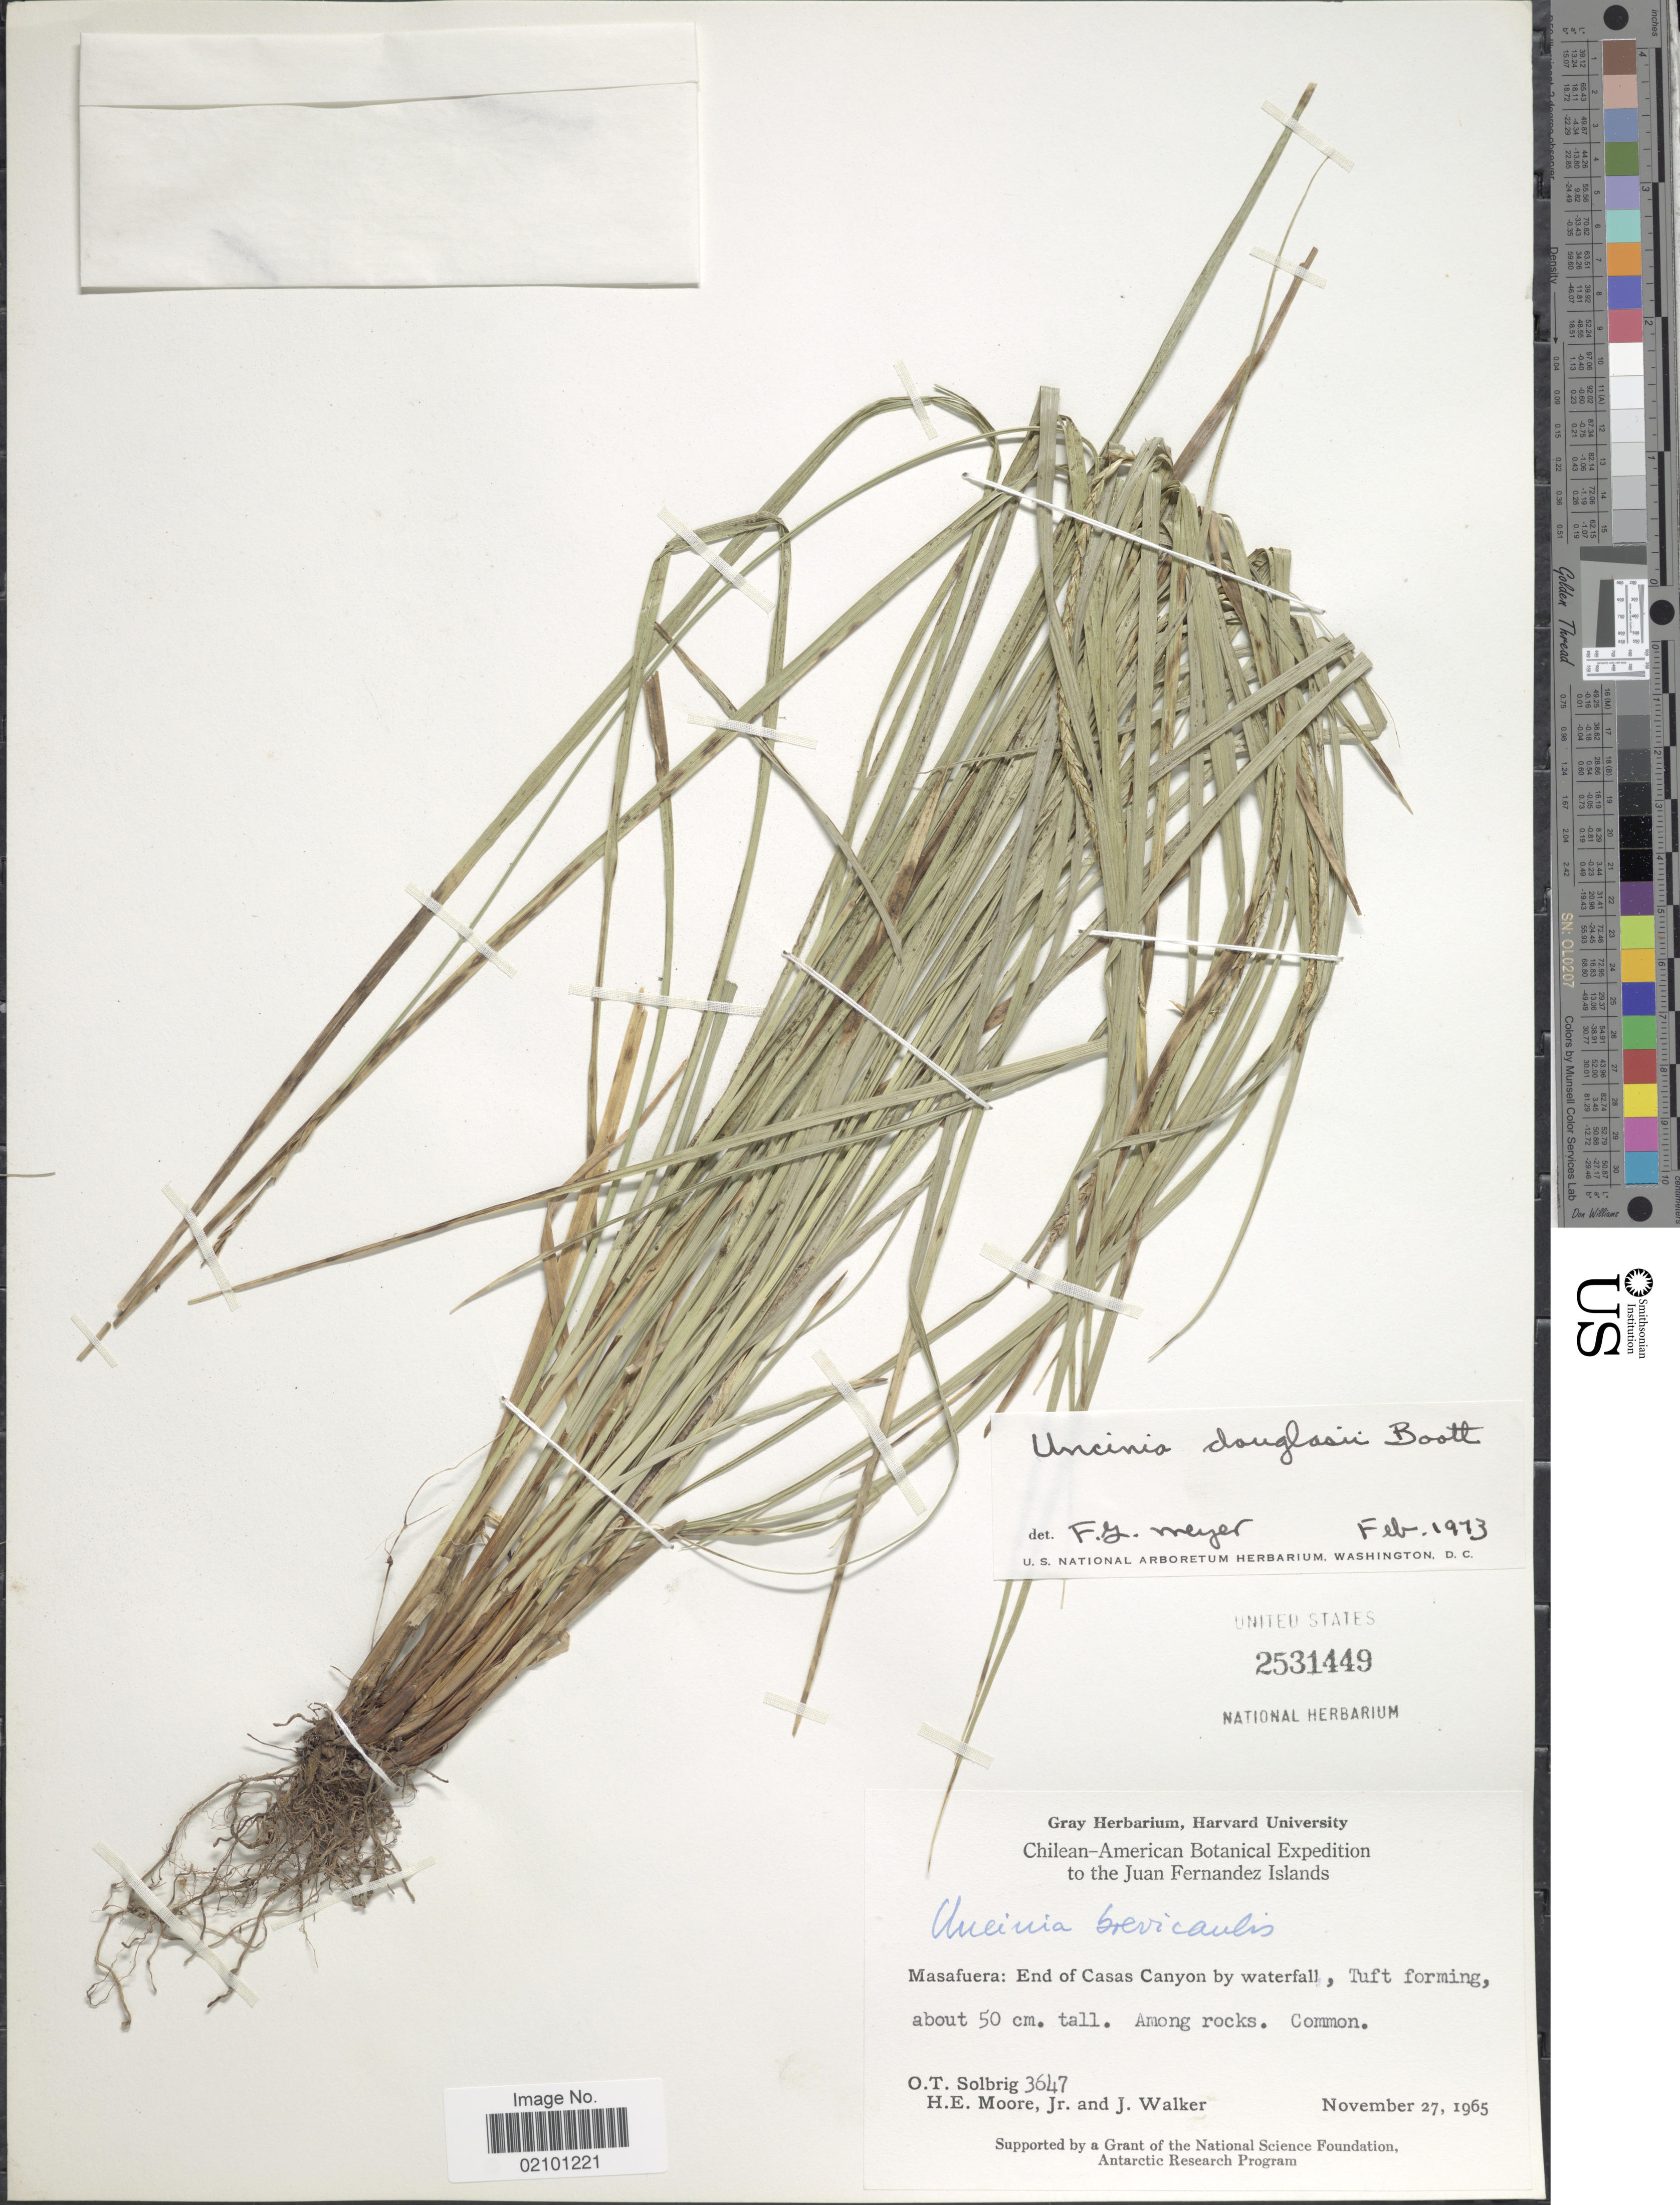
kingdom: Plantae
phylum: Tracheophyta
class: Liliopsida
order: Poales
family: Cyperaceae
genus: Carex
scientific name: Carex fernandesiana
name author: (Nees ex Boeckeler) J.R. Starr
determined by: Strong, Mark T., (BOT), Smithsonian Institution - National Museum of Natural History (UNITED STATES)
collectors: O. T. Solbrig, H. Moore & J. Walker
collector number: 3647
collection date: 1965-11-27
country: Chile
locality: Masafuera: End of Casas Canyon by waterfall, Tuft forming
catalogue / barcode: US 2531449